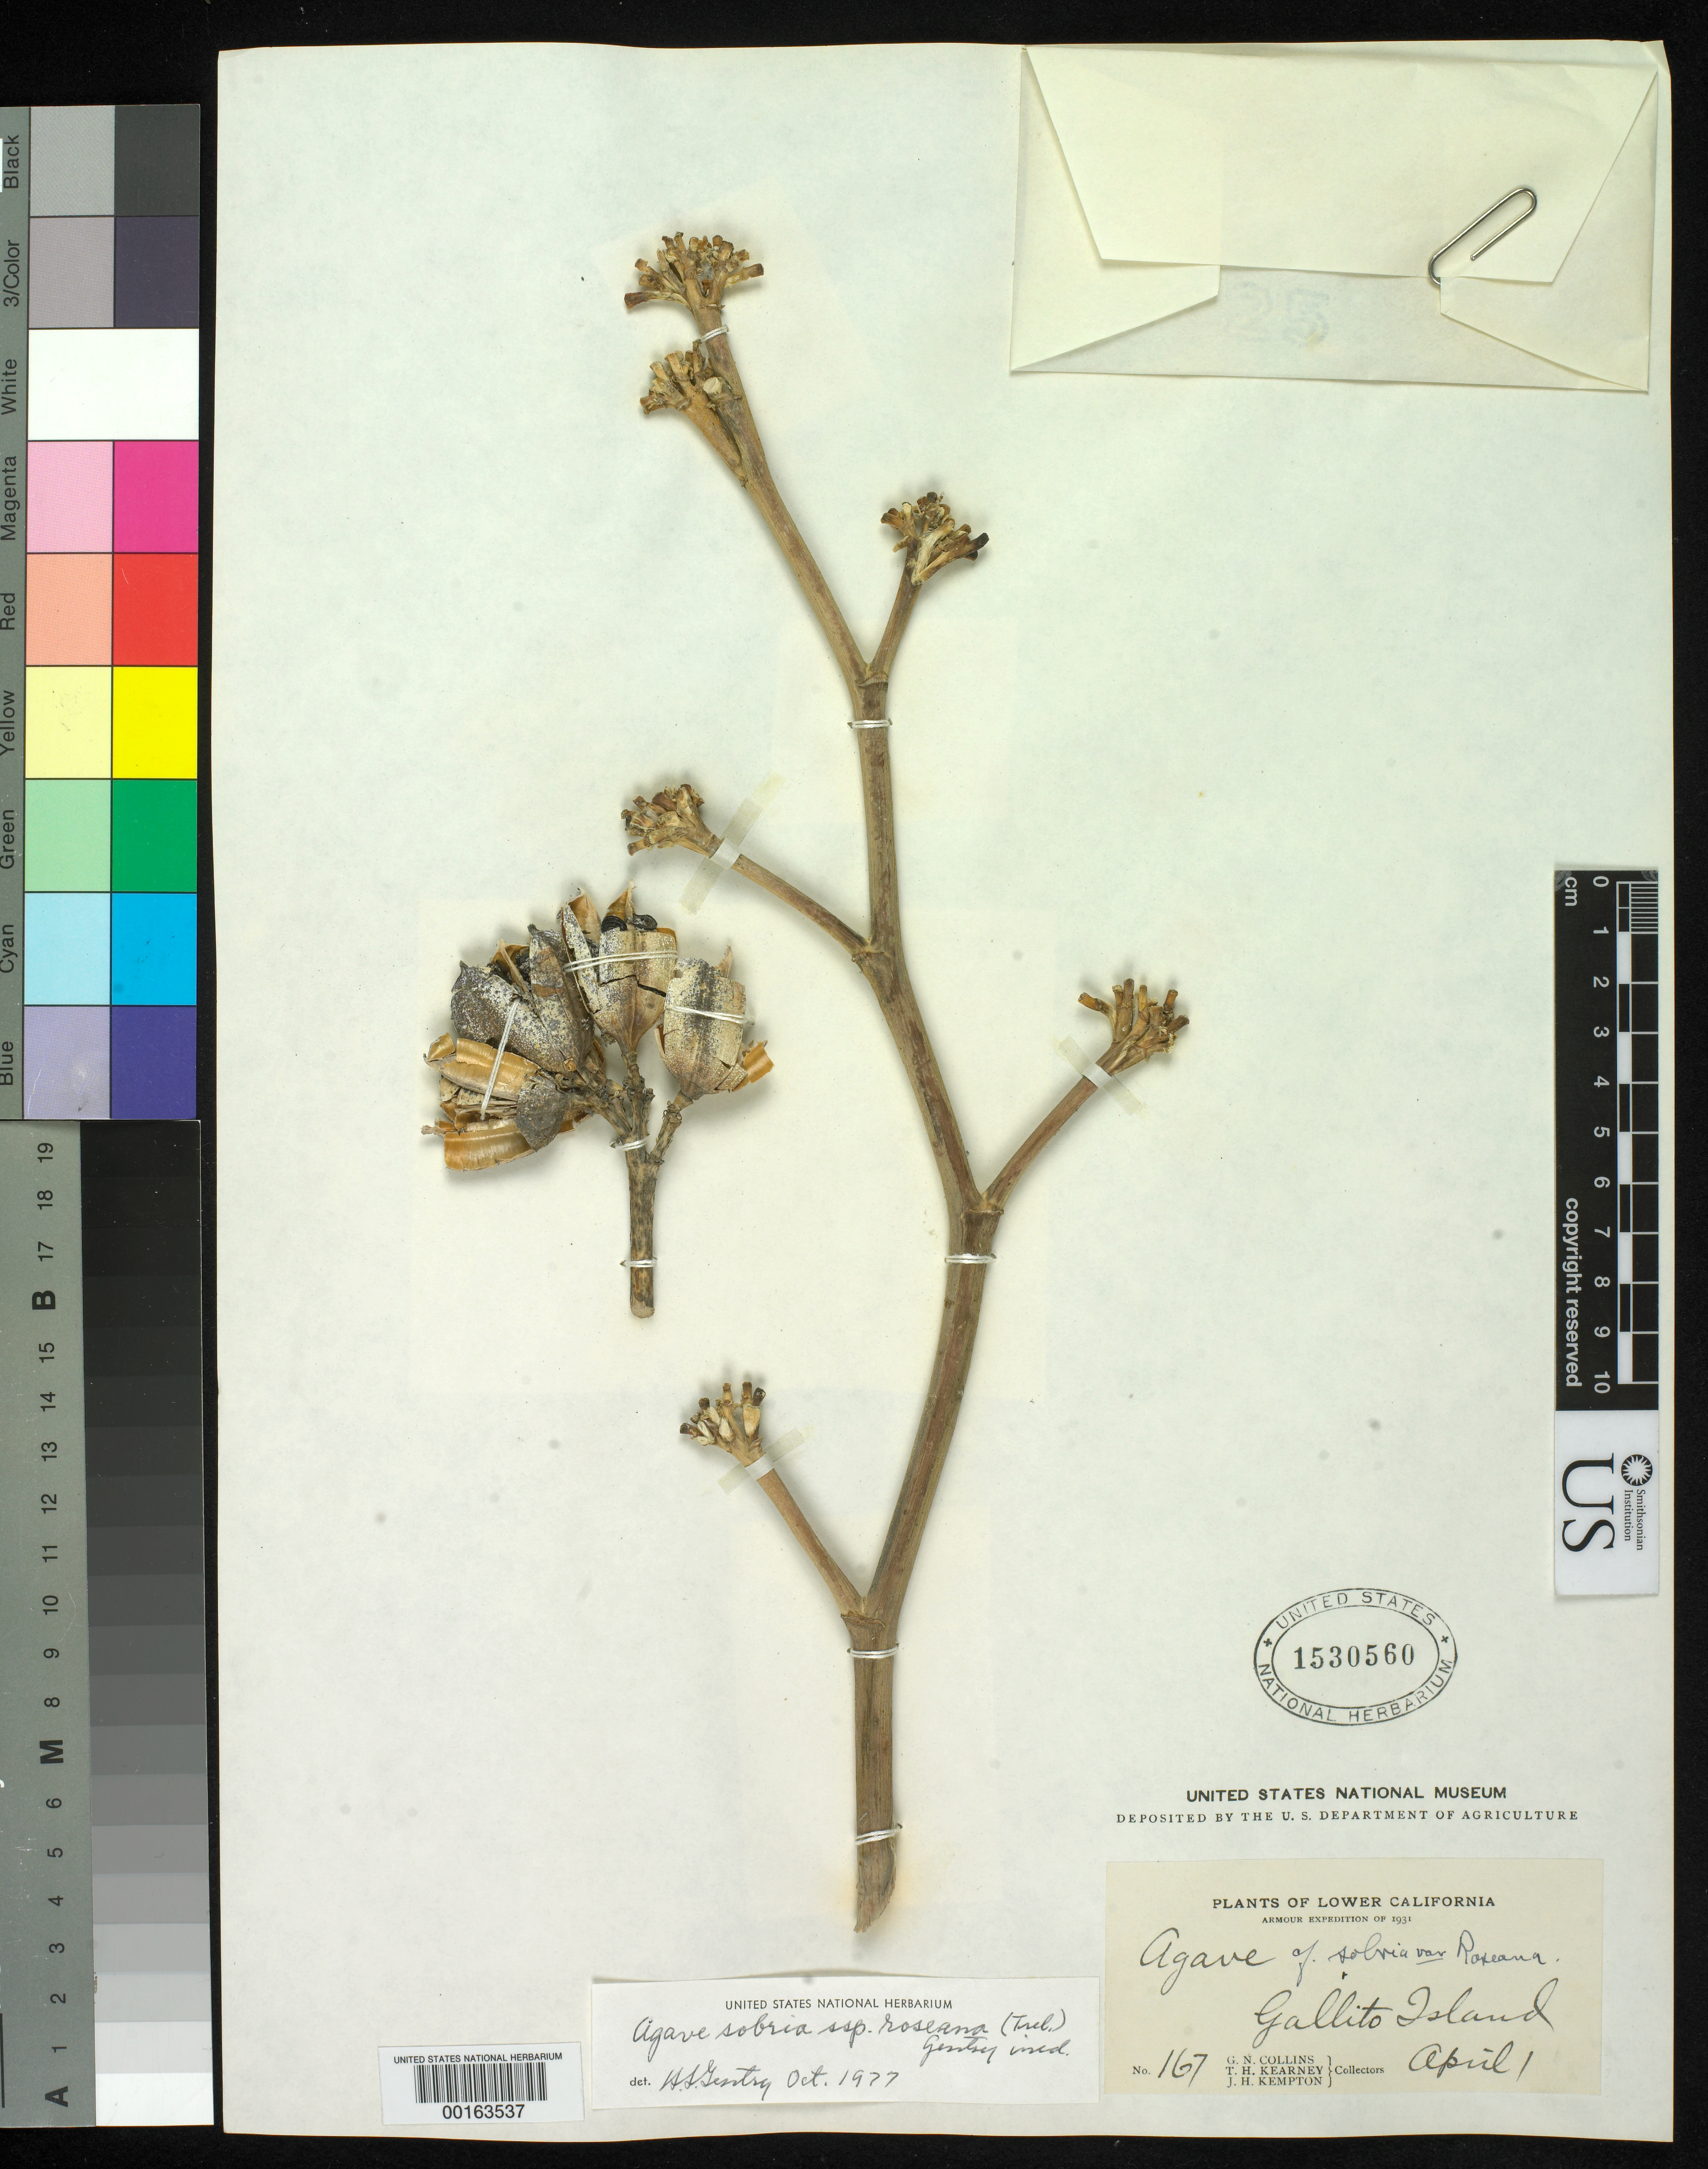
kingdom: Plantae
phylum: Tracheophyta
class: Liliopsida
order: Asparagales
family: Asparagaceae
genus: Agave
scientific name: Agave sobria subsp. roseana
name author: (Trel.) Gentry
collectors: G. Collins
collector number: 167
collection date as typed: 01 Apr 1931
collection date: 1931-04-01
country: Mexico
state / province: Baja California Sur (?)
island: Gallito Island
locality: Gallito Island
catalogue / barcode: US 1530560